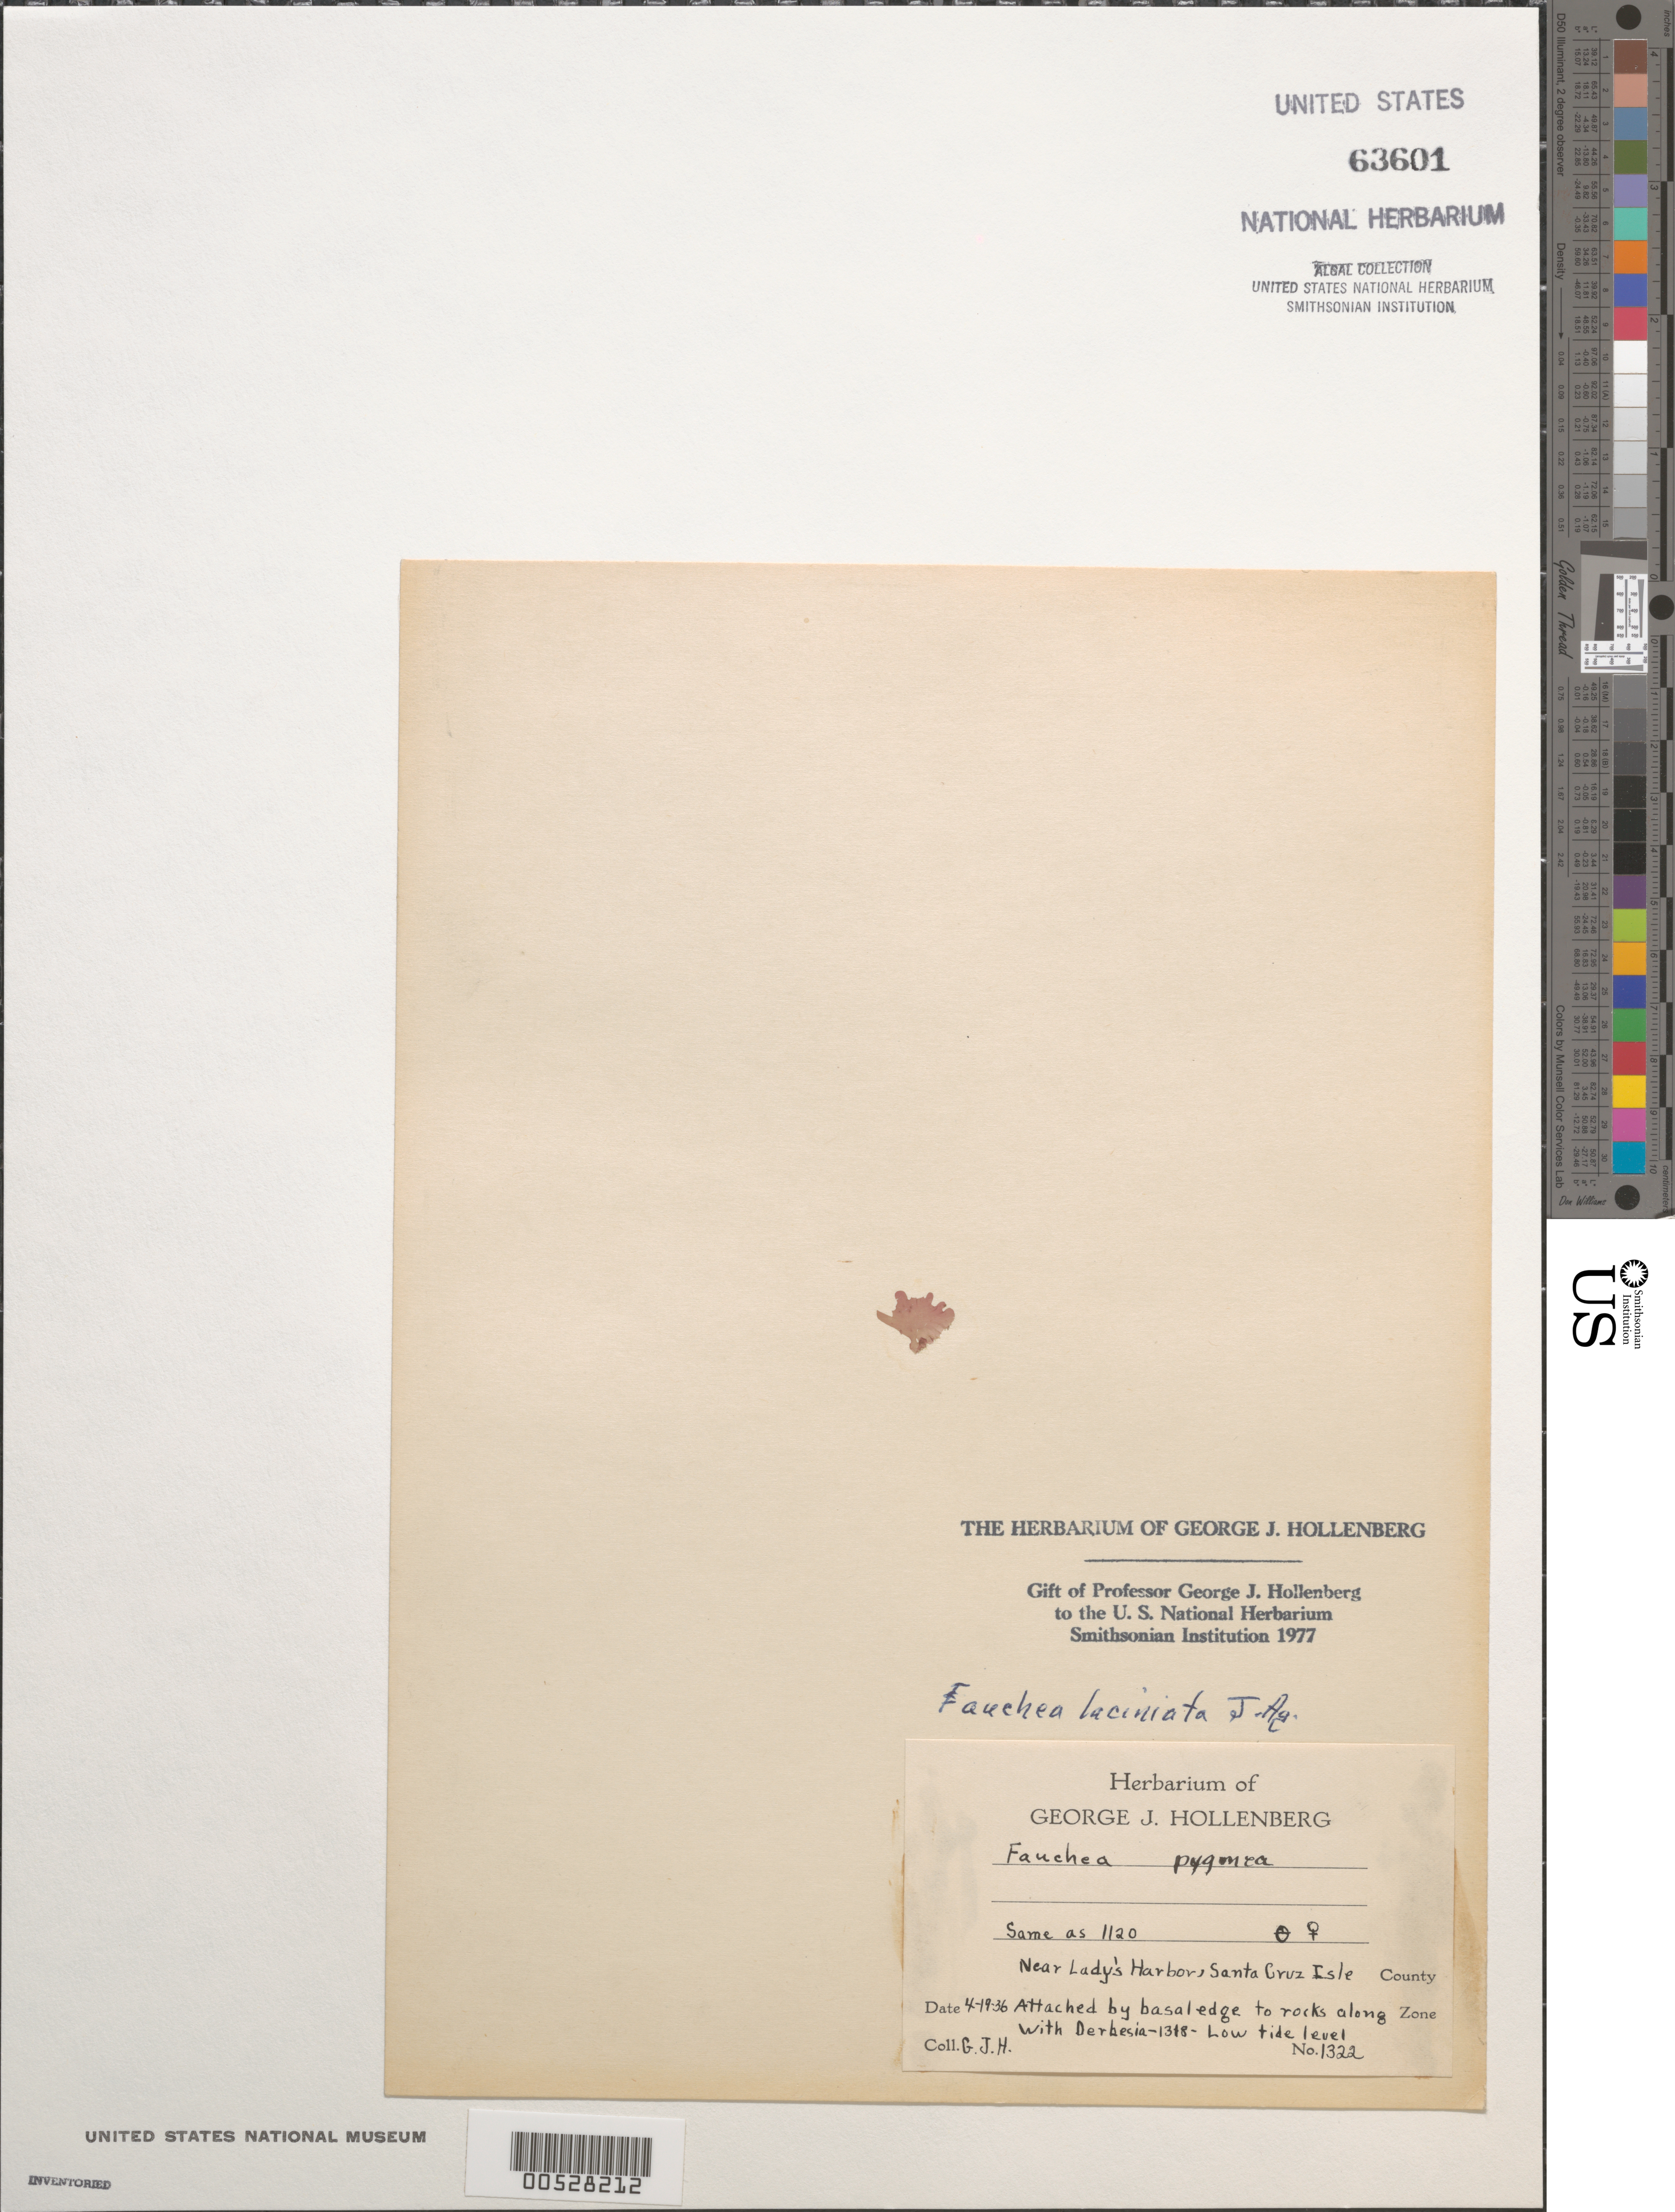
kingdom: Plantae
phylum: Rhodophyta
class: Florideophyceae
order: Rhodymeniales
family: Faucheaceae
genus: Gloiocladia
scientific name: Gloiocladia laciniata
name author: (J. Agardh) Rodríguez-Prieto & N. Sánchez in Rodríguez-Prieto et al.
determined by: Algae name updating Project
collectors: G. Hollenberg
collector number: GJH 1322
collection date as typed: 19 Apr 1936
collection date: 1936-04-19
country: United States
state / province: California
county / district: Santa Barbara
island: Santa Cruz Island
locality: Near Lady's Harbor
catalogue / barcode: US 63601